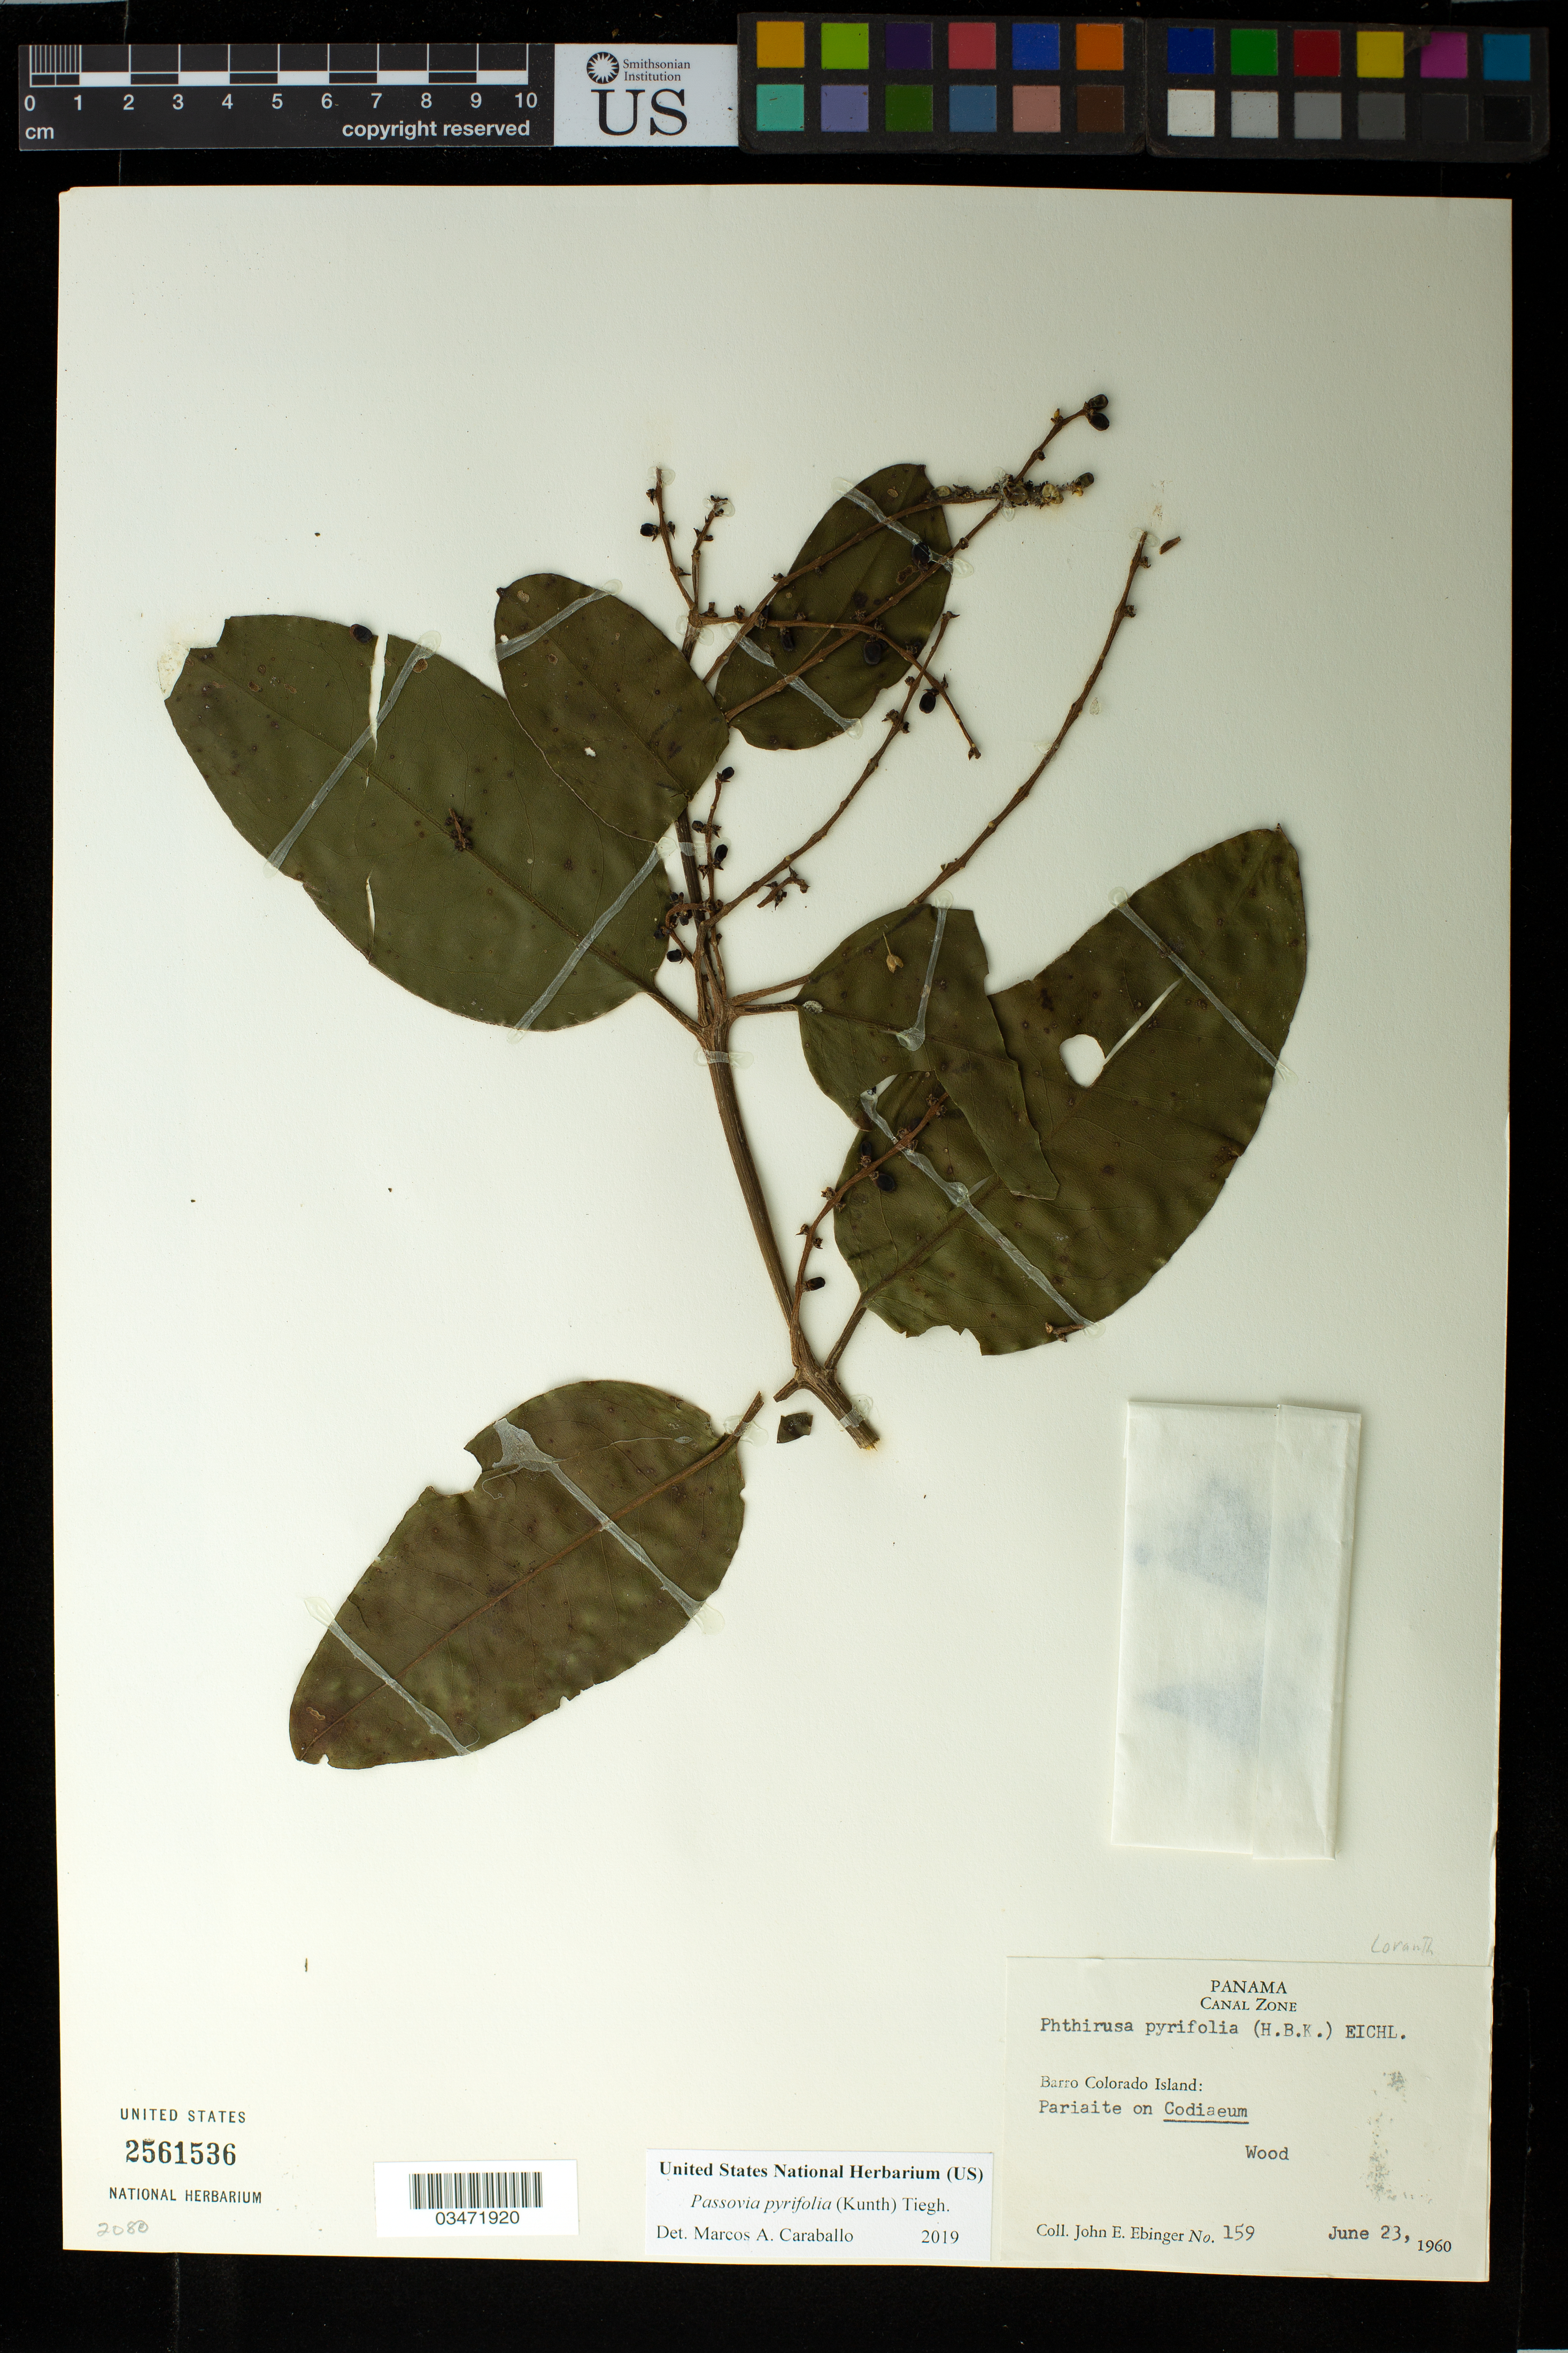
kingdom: Plantae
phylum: Tracheophyta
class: Magnoliopsida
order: Santalales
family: Loranthaceae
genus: Passovia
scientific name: Passovia pyrifolia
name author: (Kunth) Tiegh.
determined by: Caraballo-Ortiz, Marcos A., (MISS), University of Mississippi (UNITED STATES)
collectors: J. Ebinger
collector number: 159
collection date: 1960-06-23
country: Panama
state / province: Panamá Oeste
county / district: Canal Zone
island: Barro Colorado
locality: Barro Colorado Island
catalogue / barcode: US 2561536